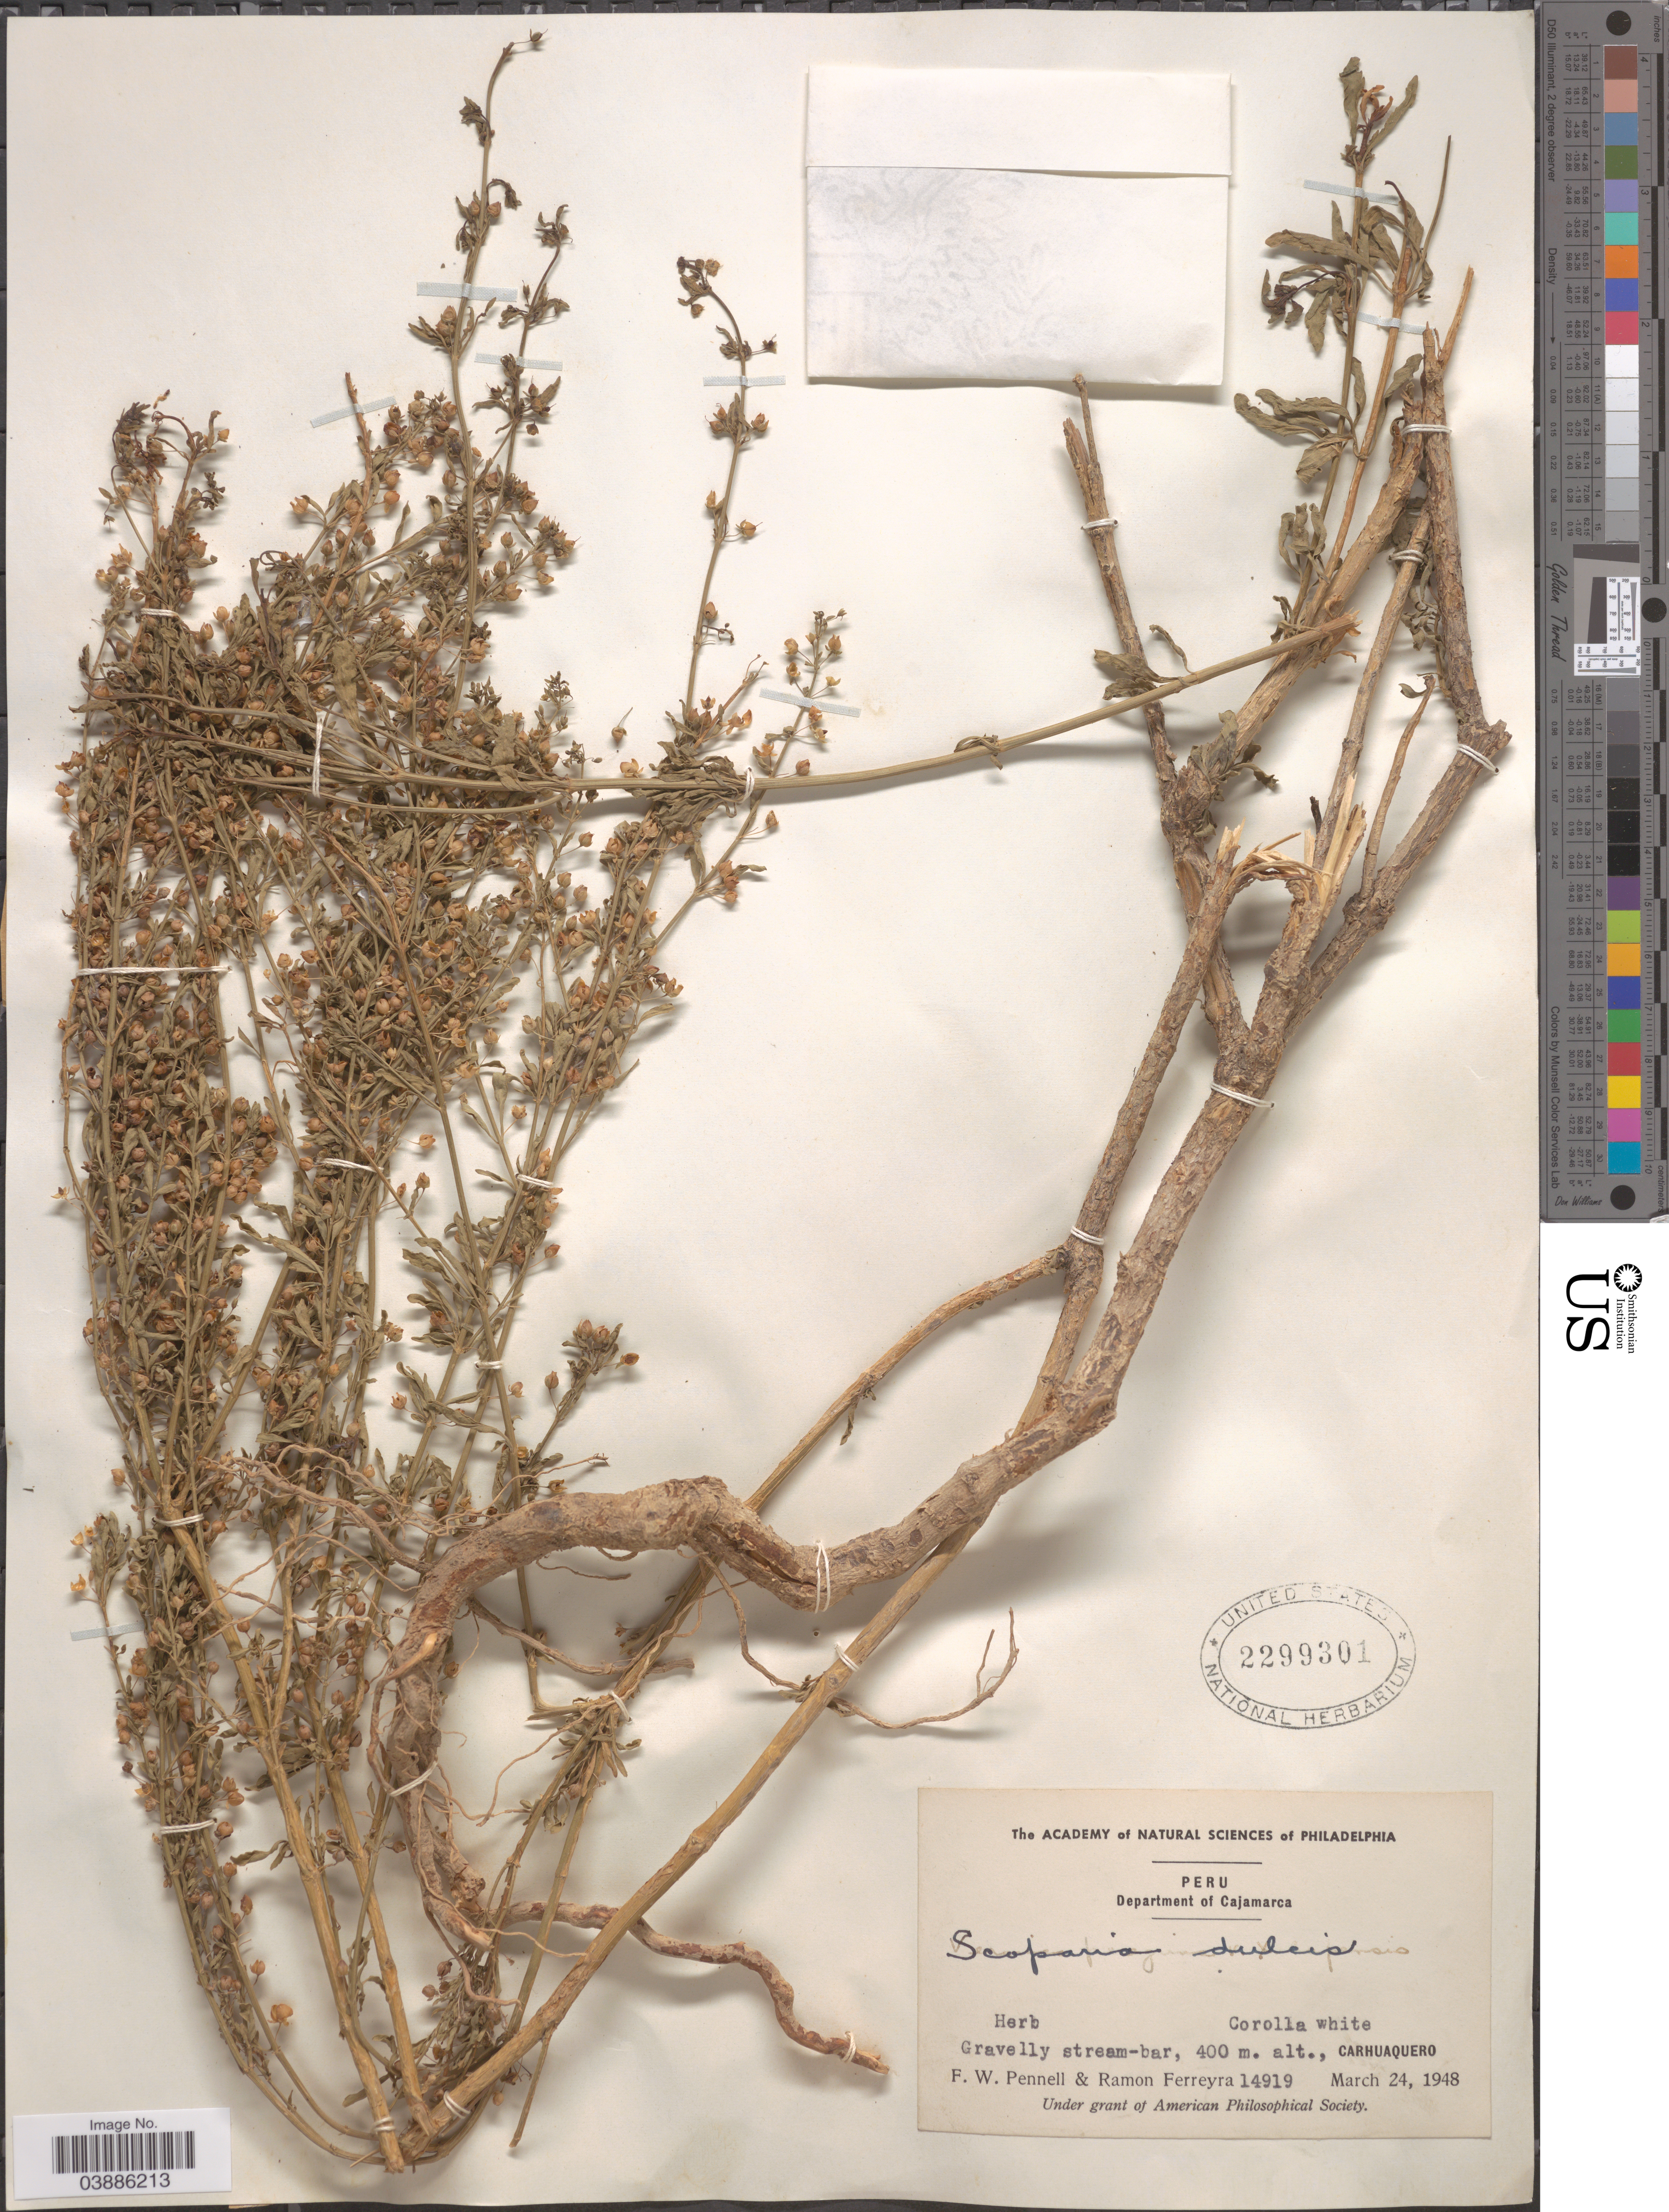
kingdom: Plantae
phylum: Tracheophyta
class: Magnoliopsida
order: Lamiales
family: Plantaginaceae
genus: Scoparia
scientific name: Scoparia dulcis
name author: L.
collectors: F. W. Pennell & R. A. Ferreyra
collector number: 14919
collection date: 1948-03-24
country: Peru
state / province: Cajamarca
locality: Department of Cajamarca. Carhuaquero.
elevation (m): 400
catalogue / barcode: US 2299301